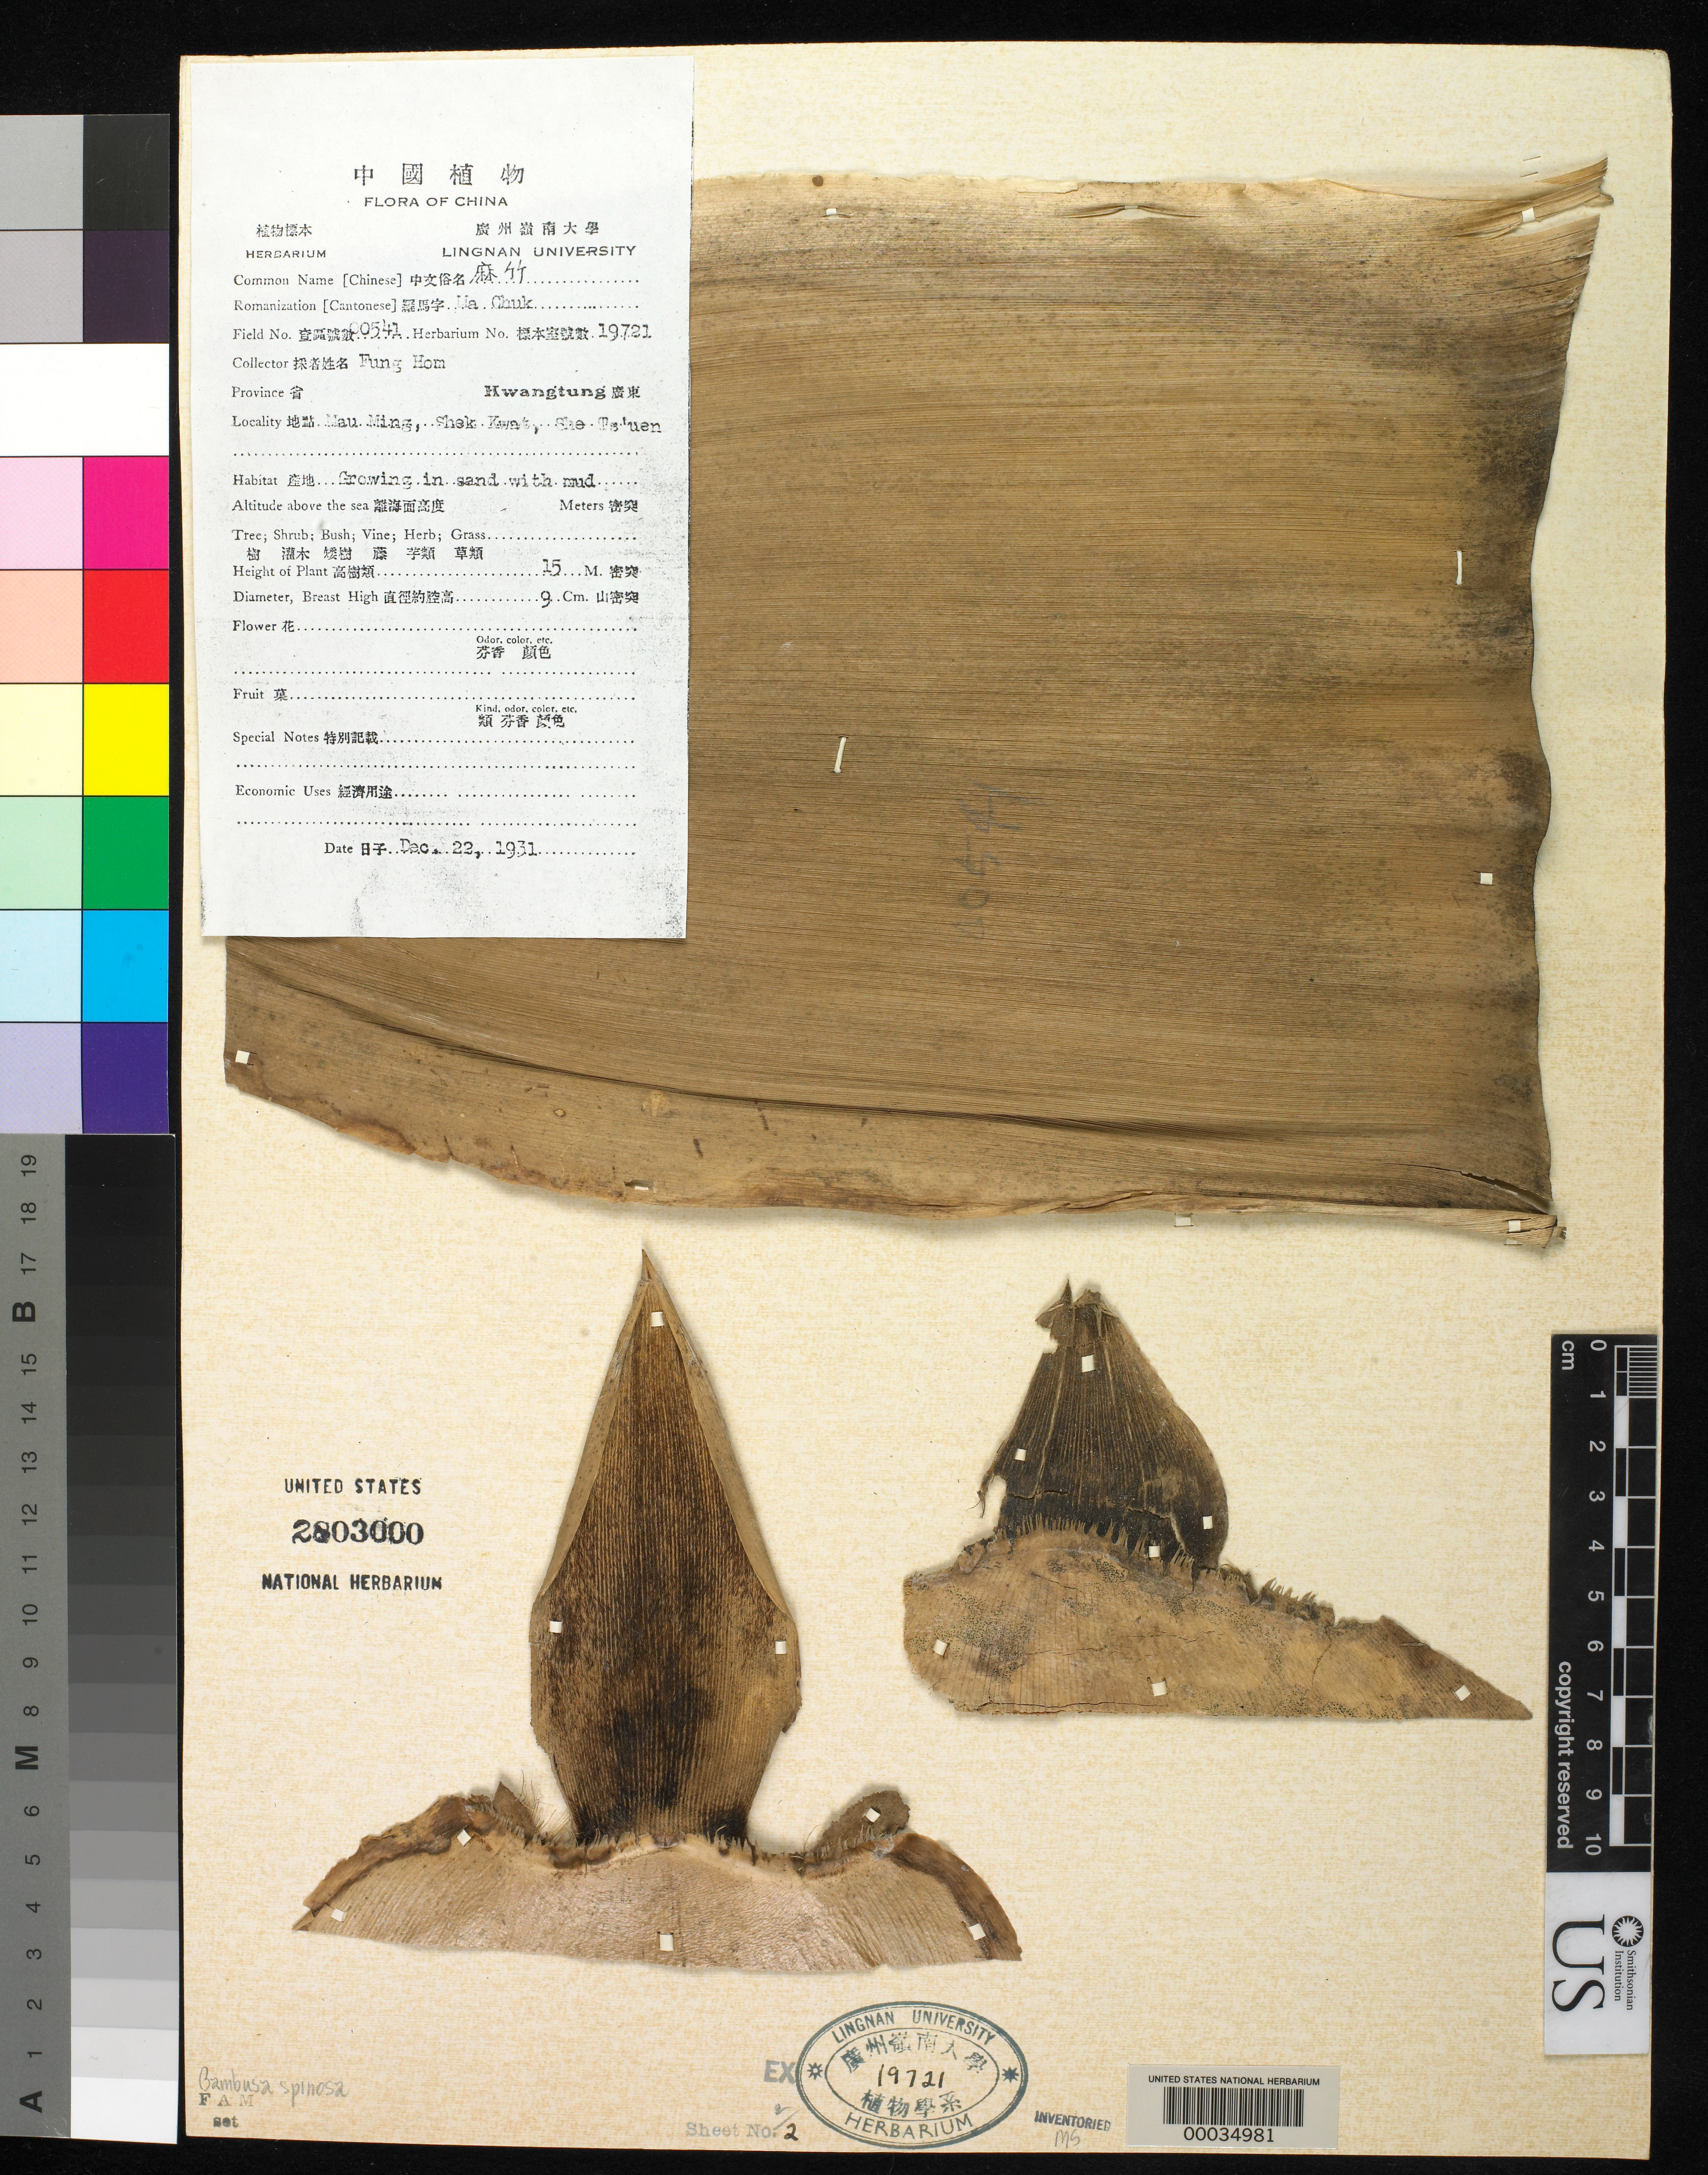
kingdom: Plantae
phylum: Tracheophyta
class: Liliopsida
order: Poales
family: Poaceae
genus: Bambusa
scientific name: Bambusa spinosa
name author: Roxb.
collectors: H. L. Fung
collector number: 541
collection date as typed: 22 Dec 1931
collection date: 1931-12-22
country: China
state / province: Guangdong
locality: Mau ming, shek kwat, she ts'uen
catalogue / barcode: US 2803000